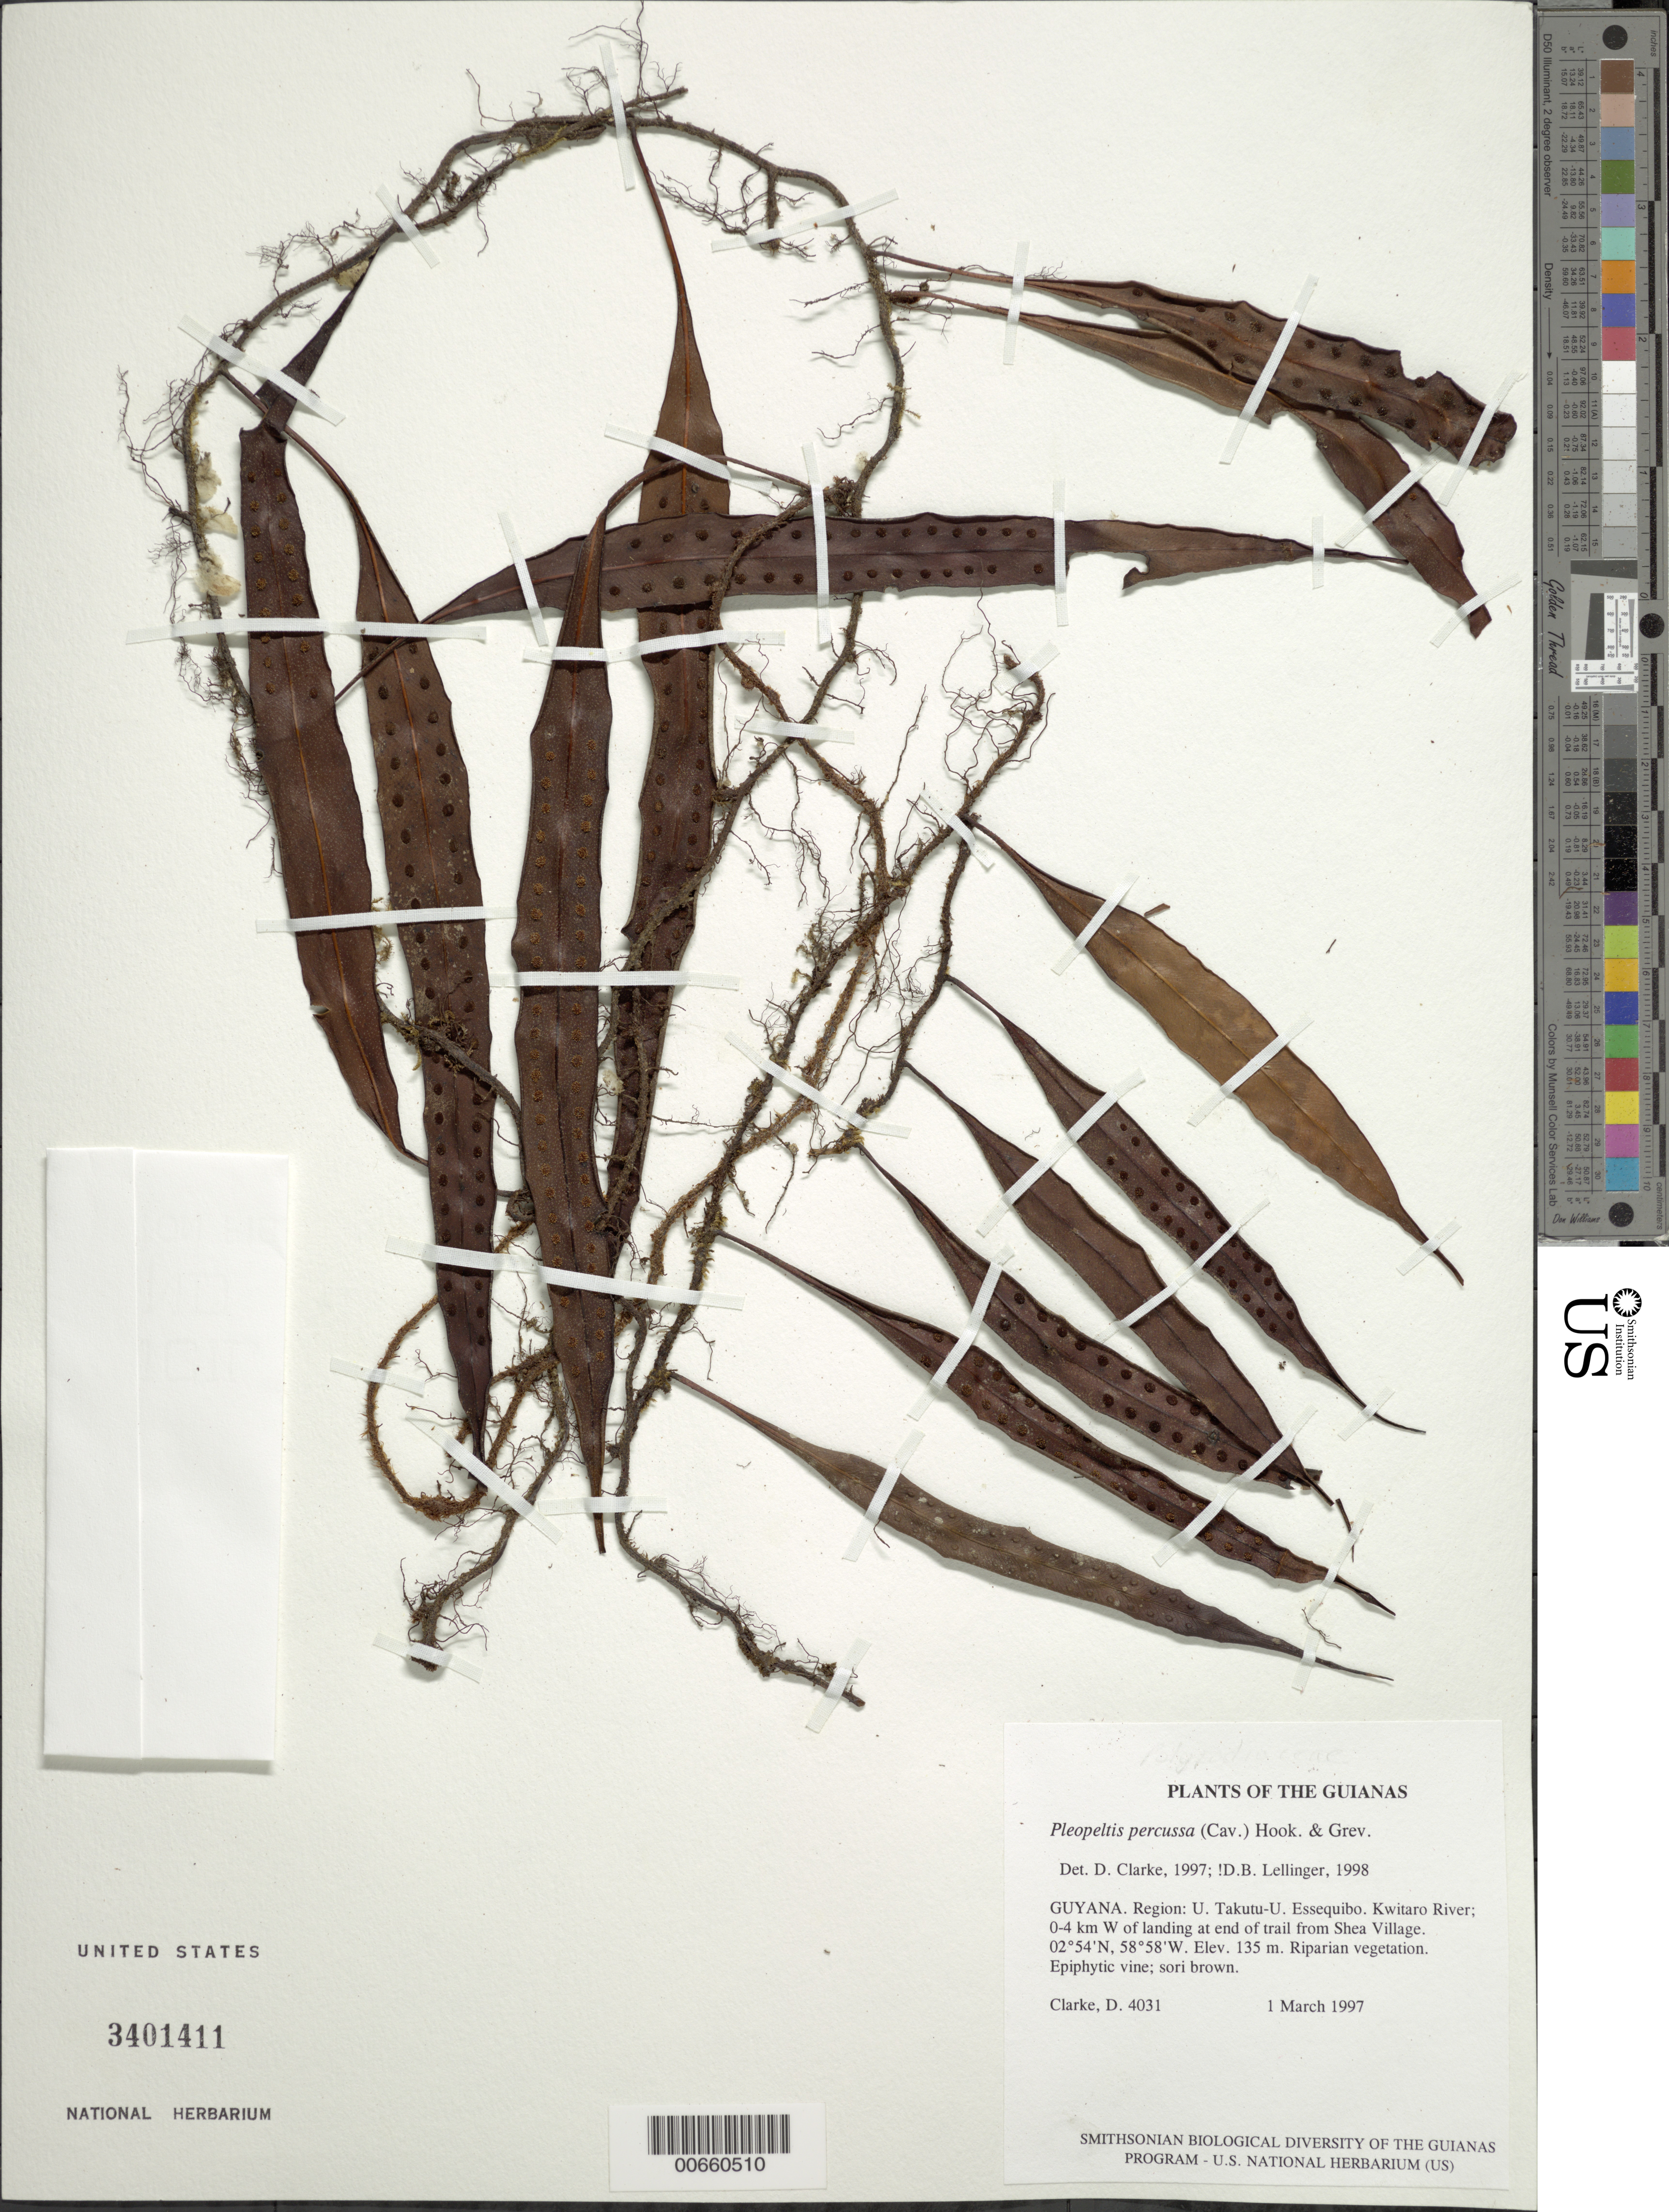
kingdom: Plantae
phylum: Tracheophyta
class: Polypodiopsida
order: Polypodiales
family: Polypodiaceae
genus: Microgramma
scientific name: Microgramma percussa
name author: (Cav.) de la Sota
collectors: H. D. Clarke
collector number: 4031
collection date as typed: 1 March 1997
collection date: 1997-03-01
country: Guyana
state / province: U. Takutu-U. Essequibo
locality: Kwitaro River; 0-4 km W of landing at end of trail from Shea Village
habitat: Riparian vegetation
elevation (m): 135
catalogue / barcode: US 3401411